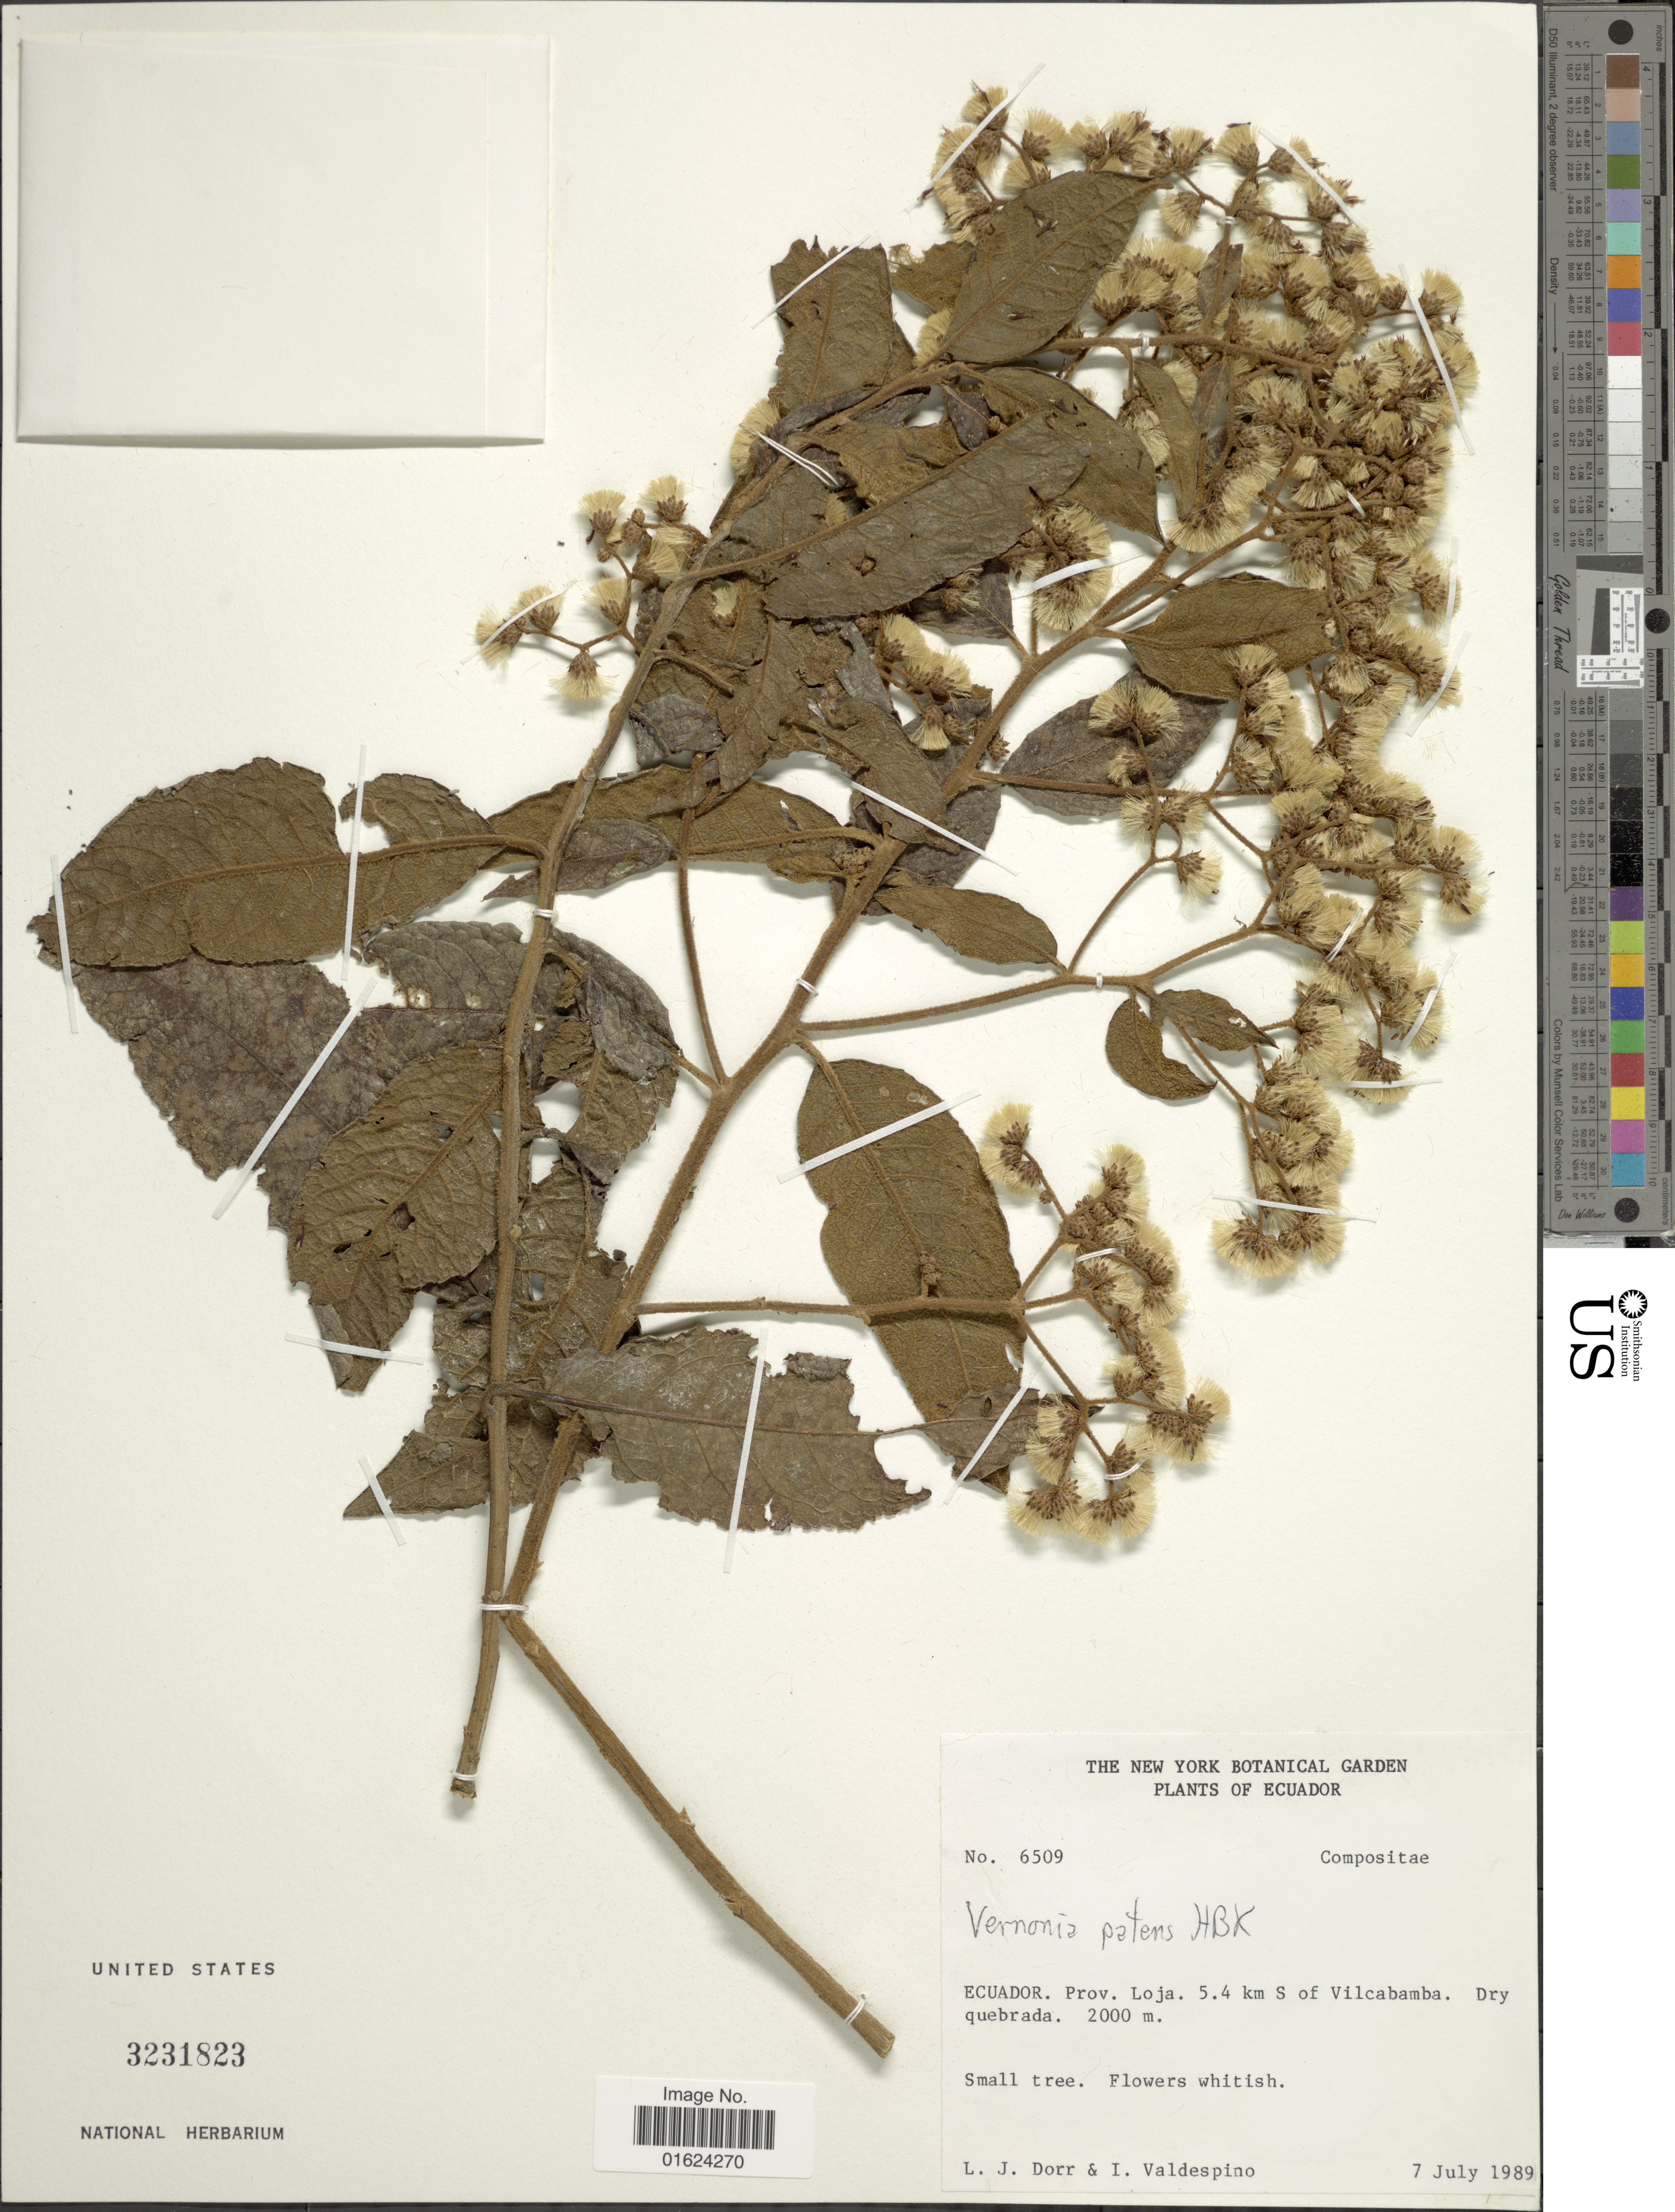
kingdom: Plantae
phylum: Tracheophyta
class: Magnoliopsida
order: Asterales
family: Asteraceae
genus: Vernonanthura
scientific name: Vernonanthura patens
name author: (Kunth) H. Rob.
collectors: L. J. Dorr & I. A. Valdespino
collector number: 6509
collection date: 1989-07-07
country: Ecuador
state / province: Loja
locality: Ecuador. Prov. Loja, 5.4 km S of Vilcabamba.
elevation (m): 2000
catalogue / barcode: US 3231823